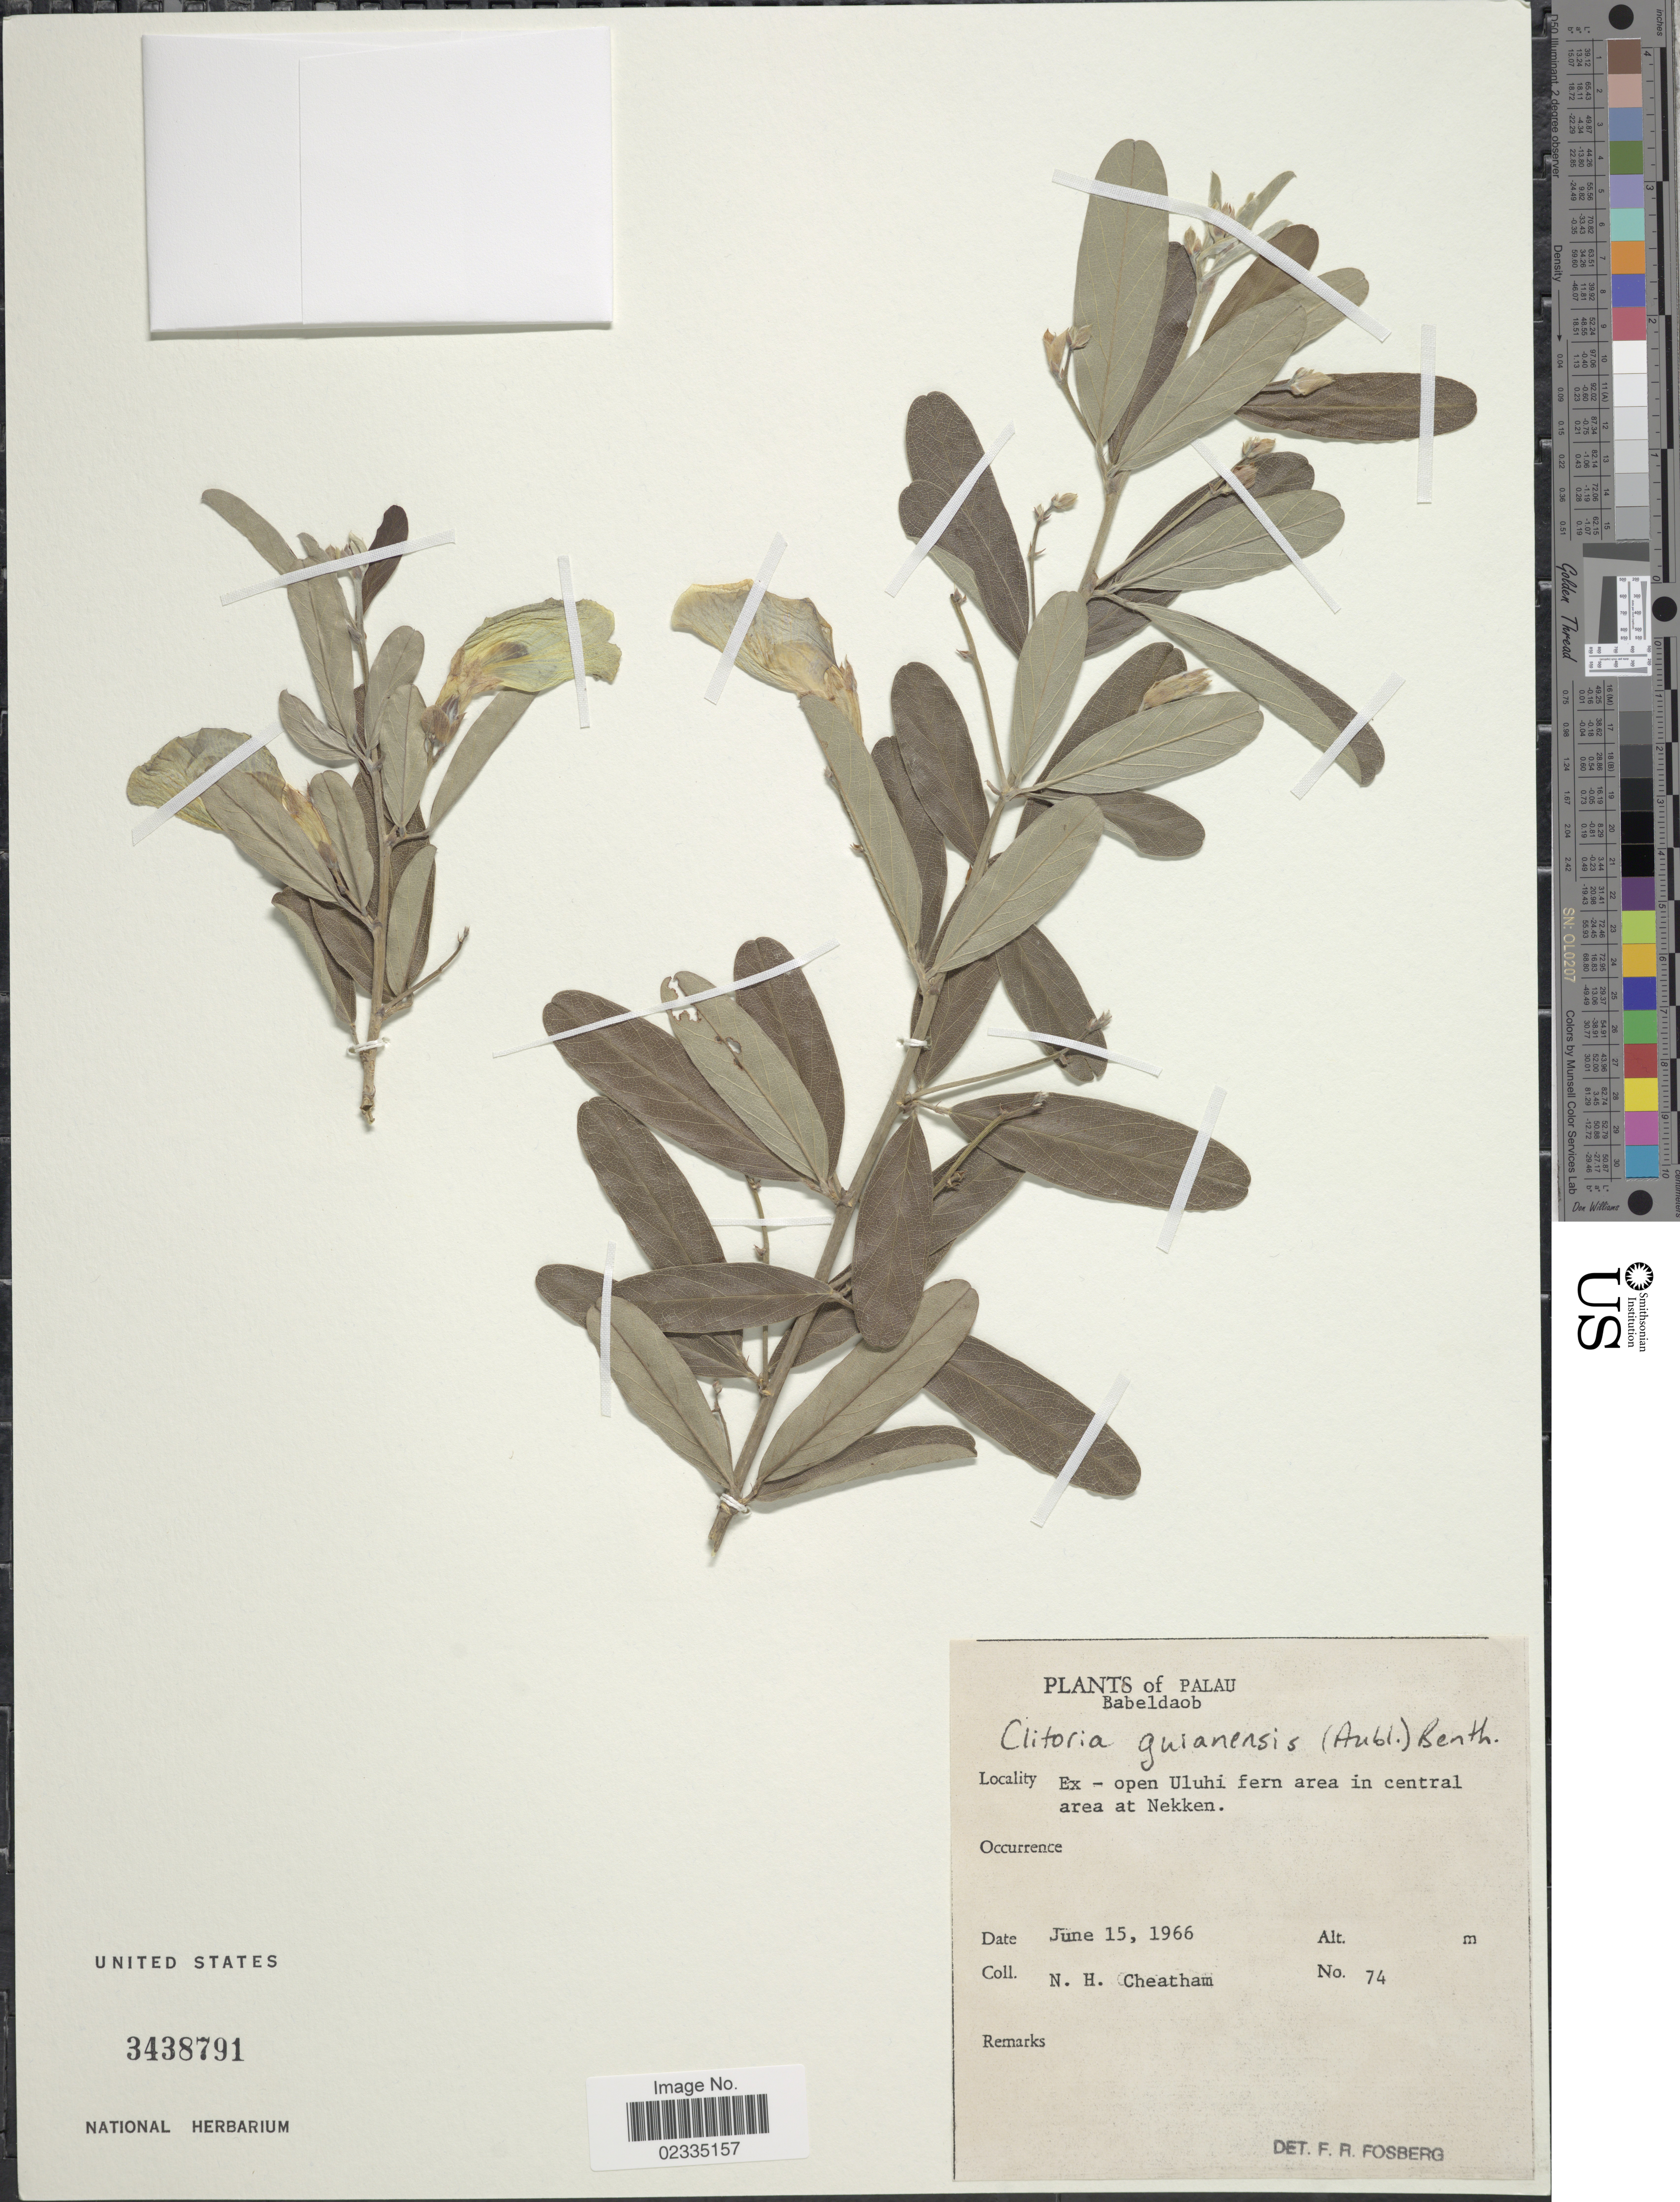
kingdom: Plantae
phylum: Tracheophyta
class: Magnoliopsida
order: Fabales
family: Fabaceae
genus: Clitoria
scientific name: Clitoria cajanifolia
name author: Benth.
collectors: N. H. Cheatham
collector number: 74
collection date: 1966-06-15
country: Palau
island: Babeldaob [Babelthuap]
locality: Palau, Babeldaob, Ex - open Uluhi fern area in central area at Nekken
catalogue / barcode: US 3438791